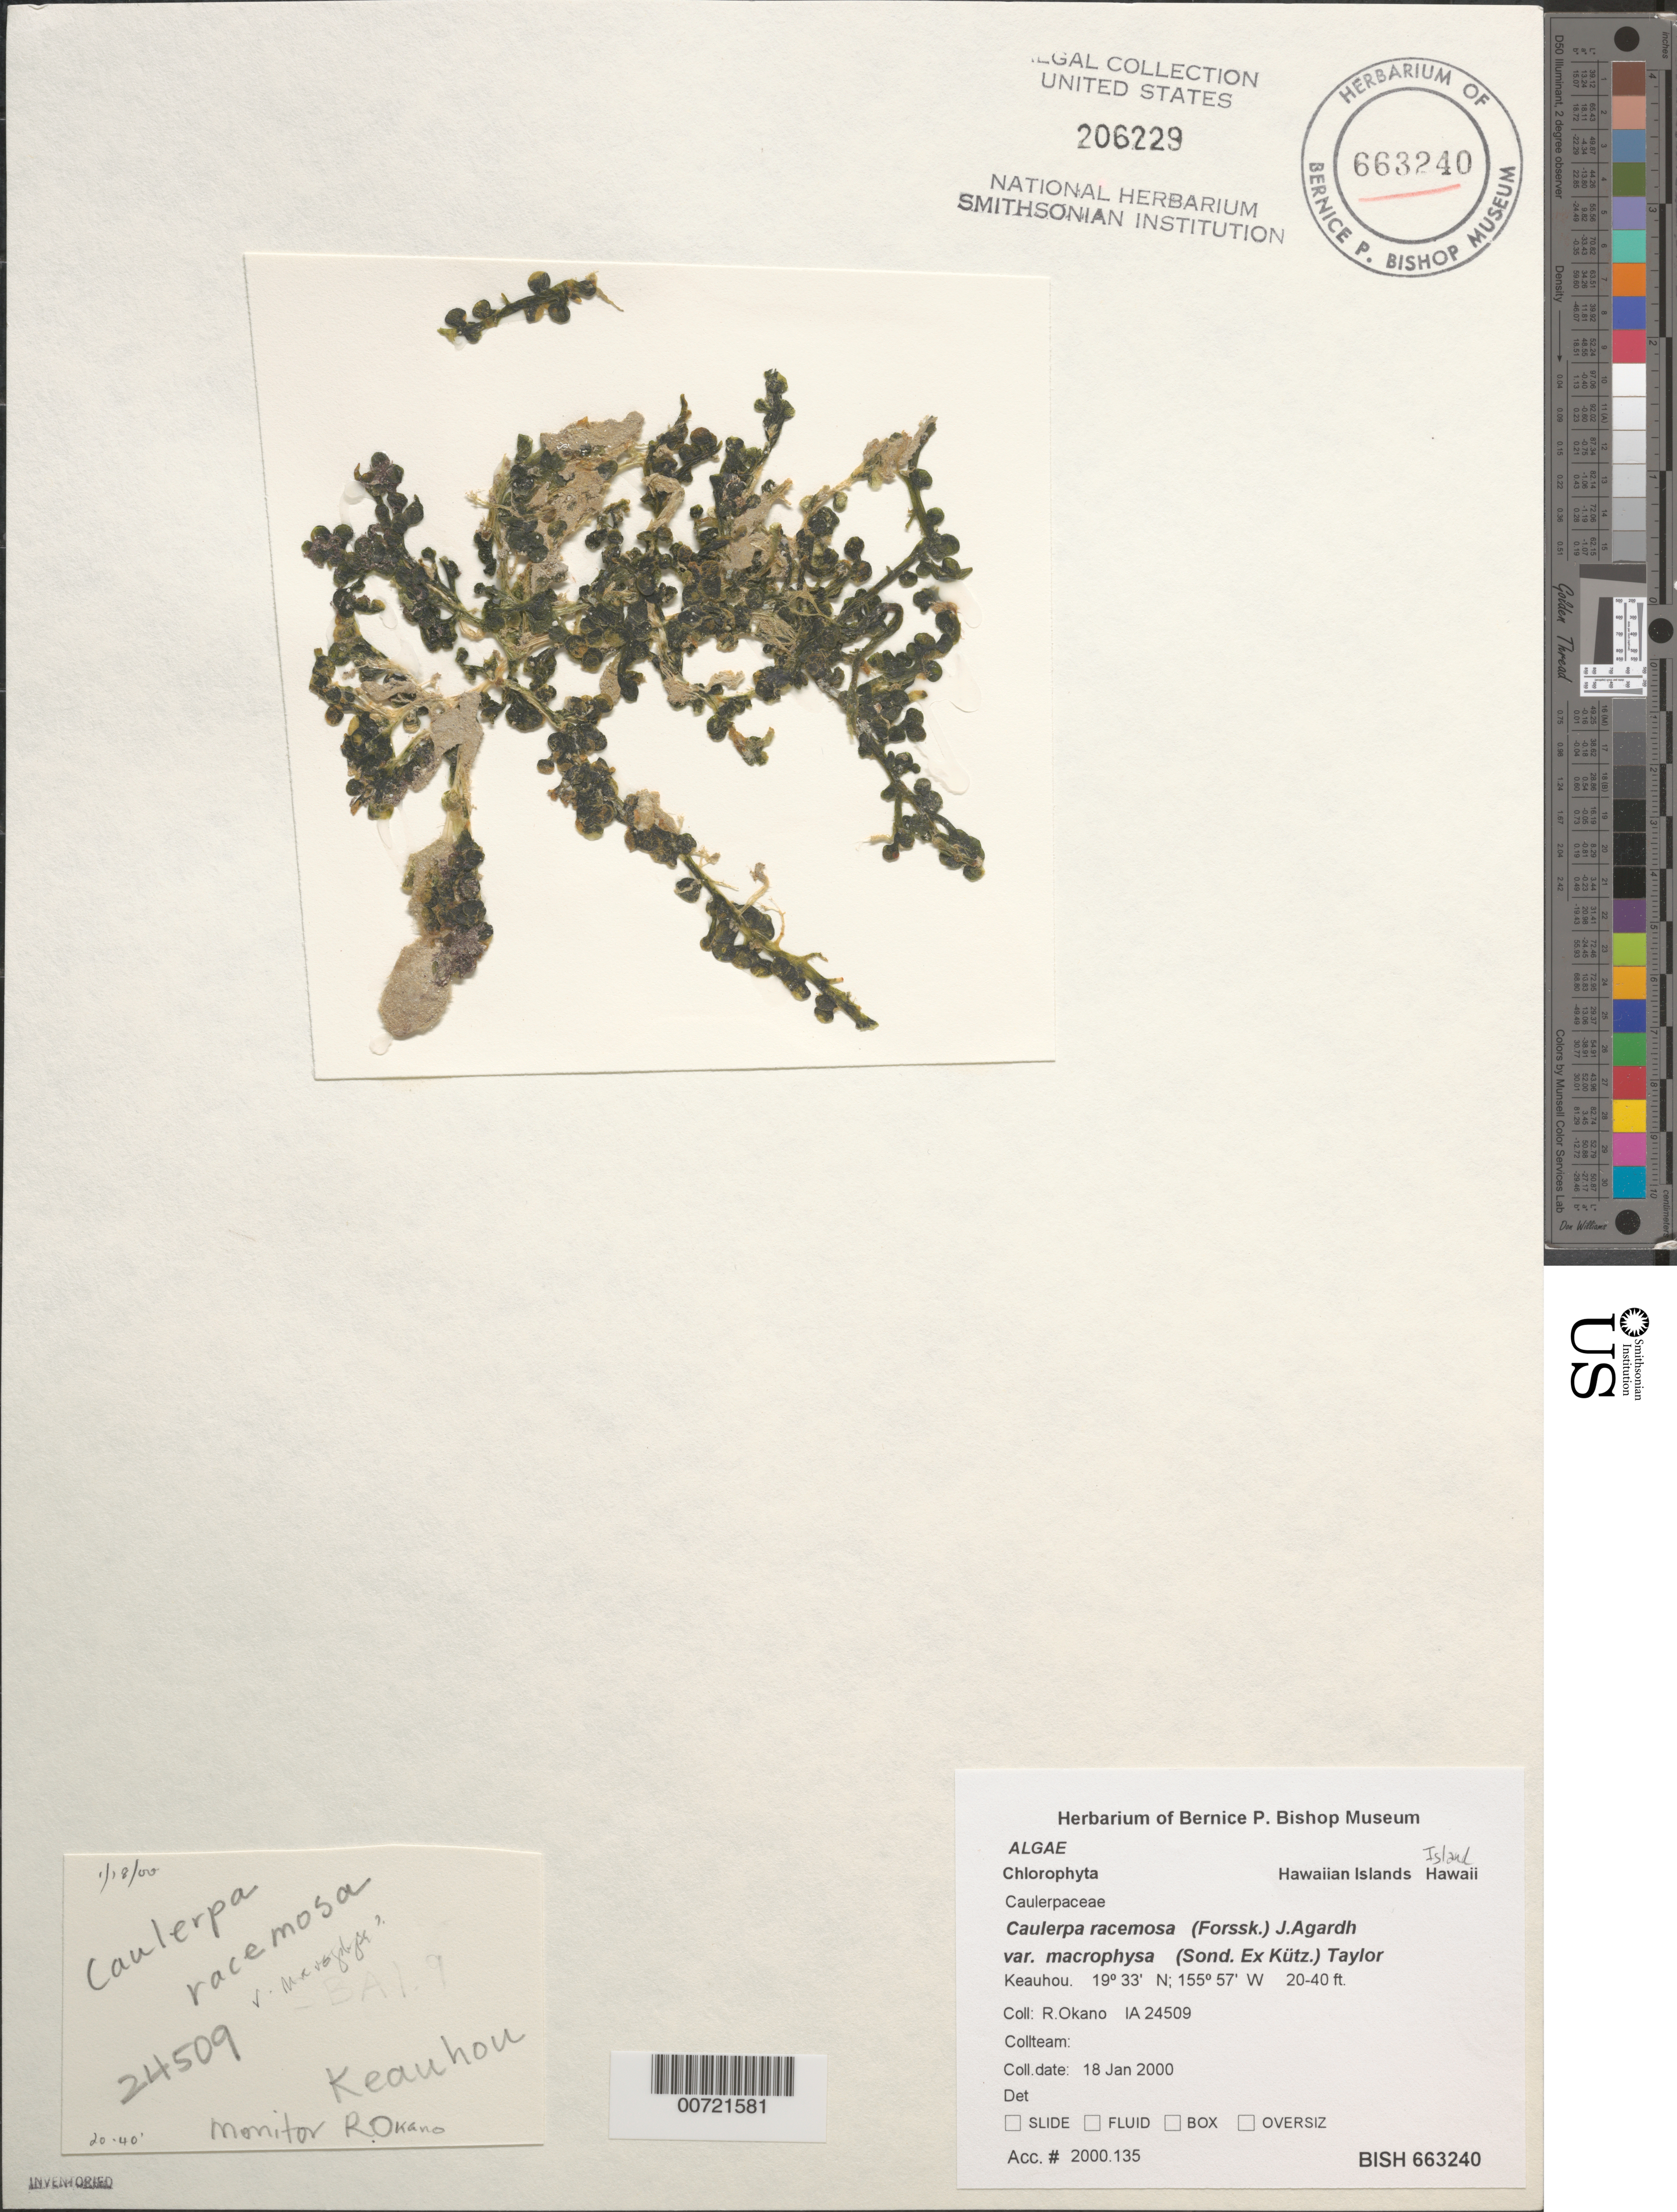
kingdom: Plantae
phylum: Chlorophyta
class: Ulvophyceae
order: Bryopsidales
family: Caulerpaceae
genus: Caulerpa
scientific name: Caulerpa racemosa var. macrophysa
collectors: R. Okano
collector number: IAA 24509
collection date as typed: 18 Jan 2000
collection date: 2000-01-18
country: United States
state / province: Hawaii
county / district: Hawaii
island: Hawaii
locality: Keauhou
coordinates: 19 33' N, 155 57' W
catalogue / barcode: US 206229